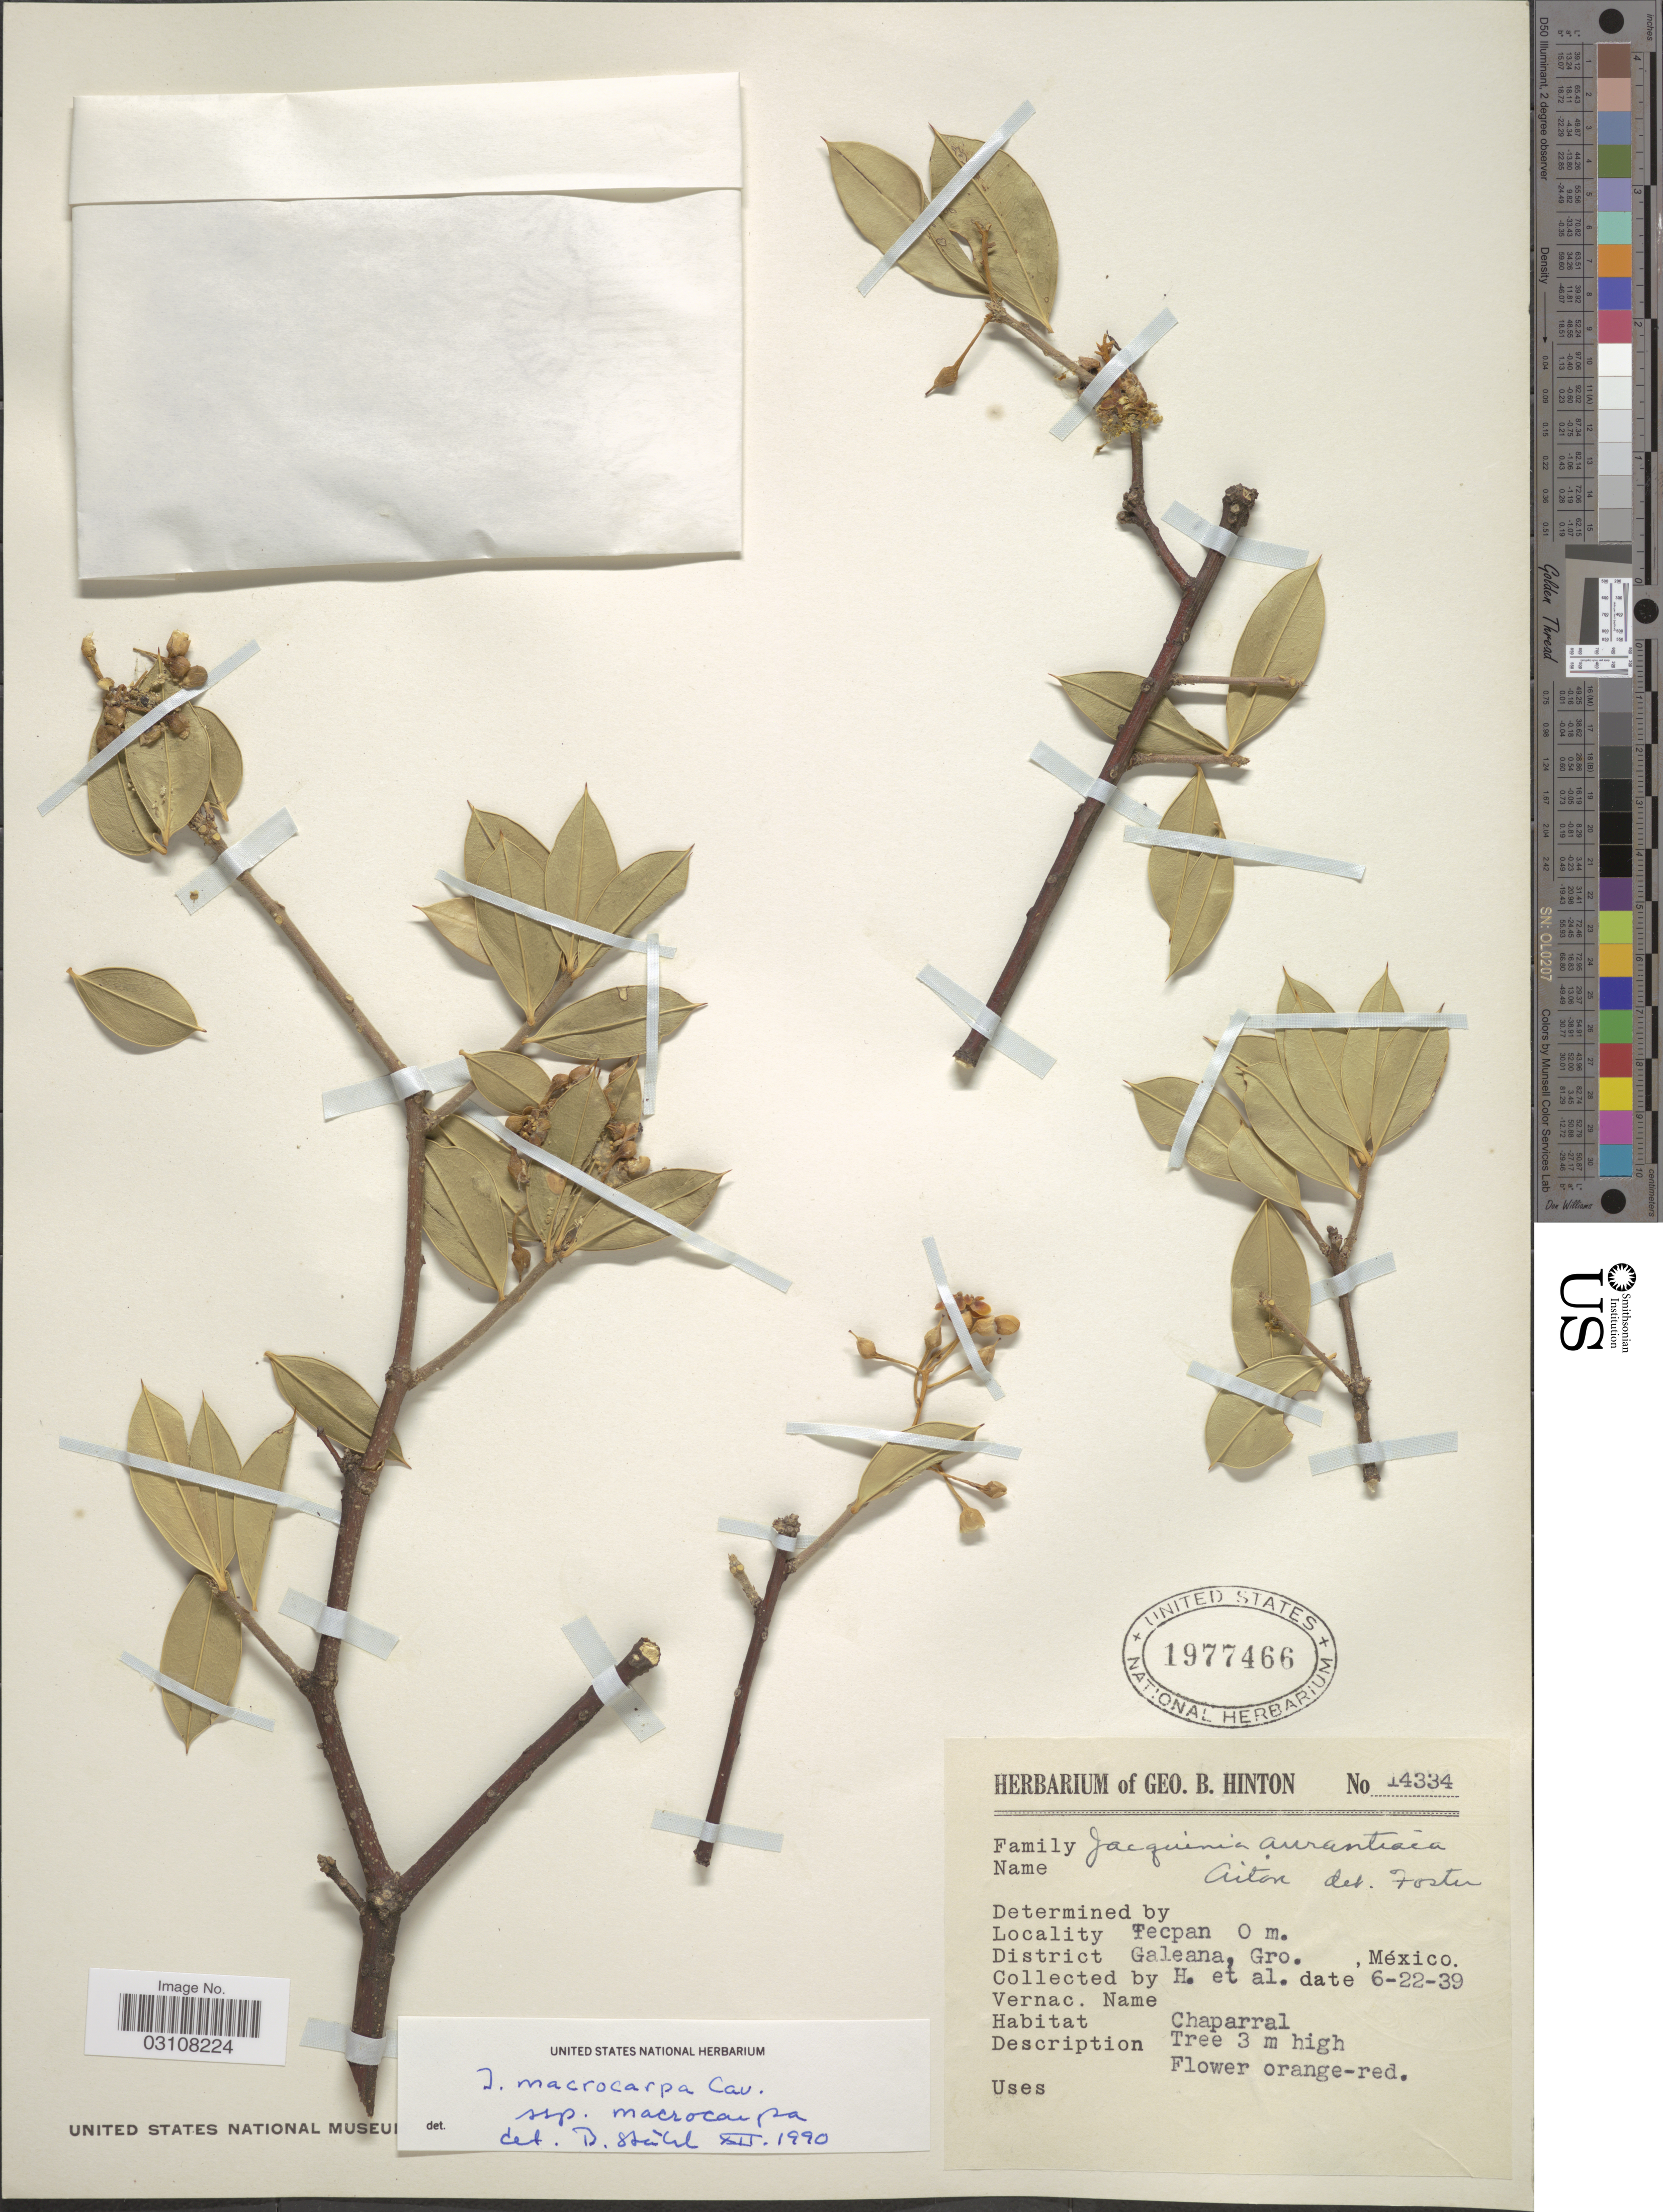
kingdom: Plantae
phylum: Tracheophyta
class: Magnoliopsida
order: Ericales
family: Primulaceae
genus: Jacquinia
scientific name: Jacquinia macrocarpa subsp. macrocarpa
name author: Cav.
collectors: G. B. Hinton & et al.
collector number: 14334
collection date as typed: Transcribed d/m/y: 22/6/39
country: Mexico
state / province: Guerrero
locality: Tecpan, District Galeana.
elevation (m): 0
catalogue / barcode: US 1977466